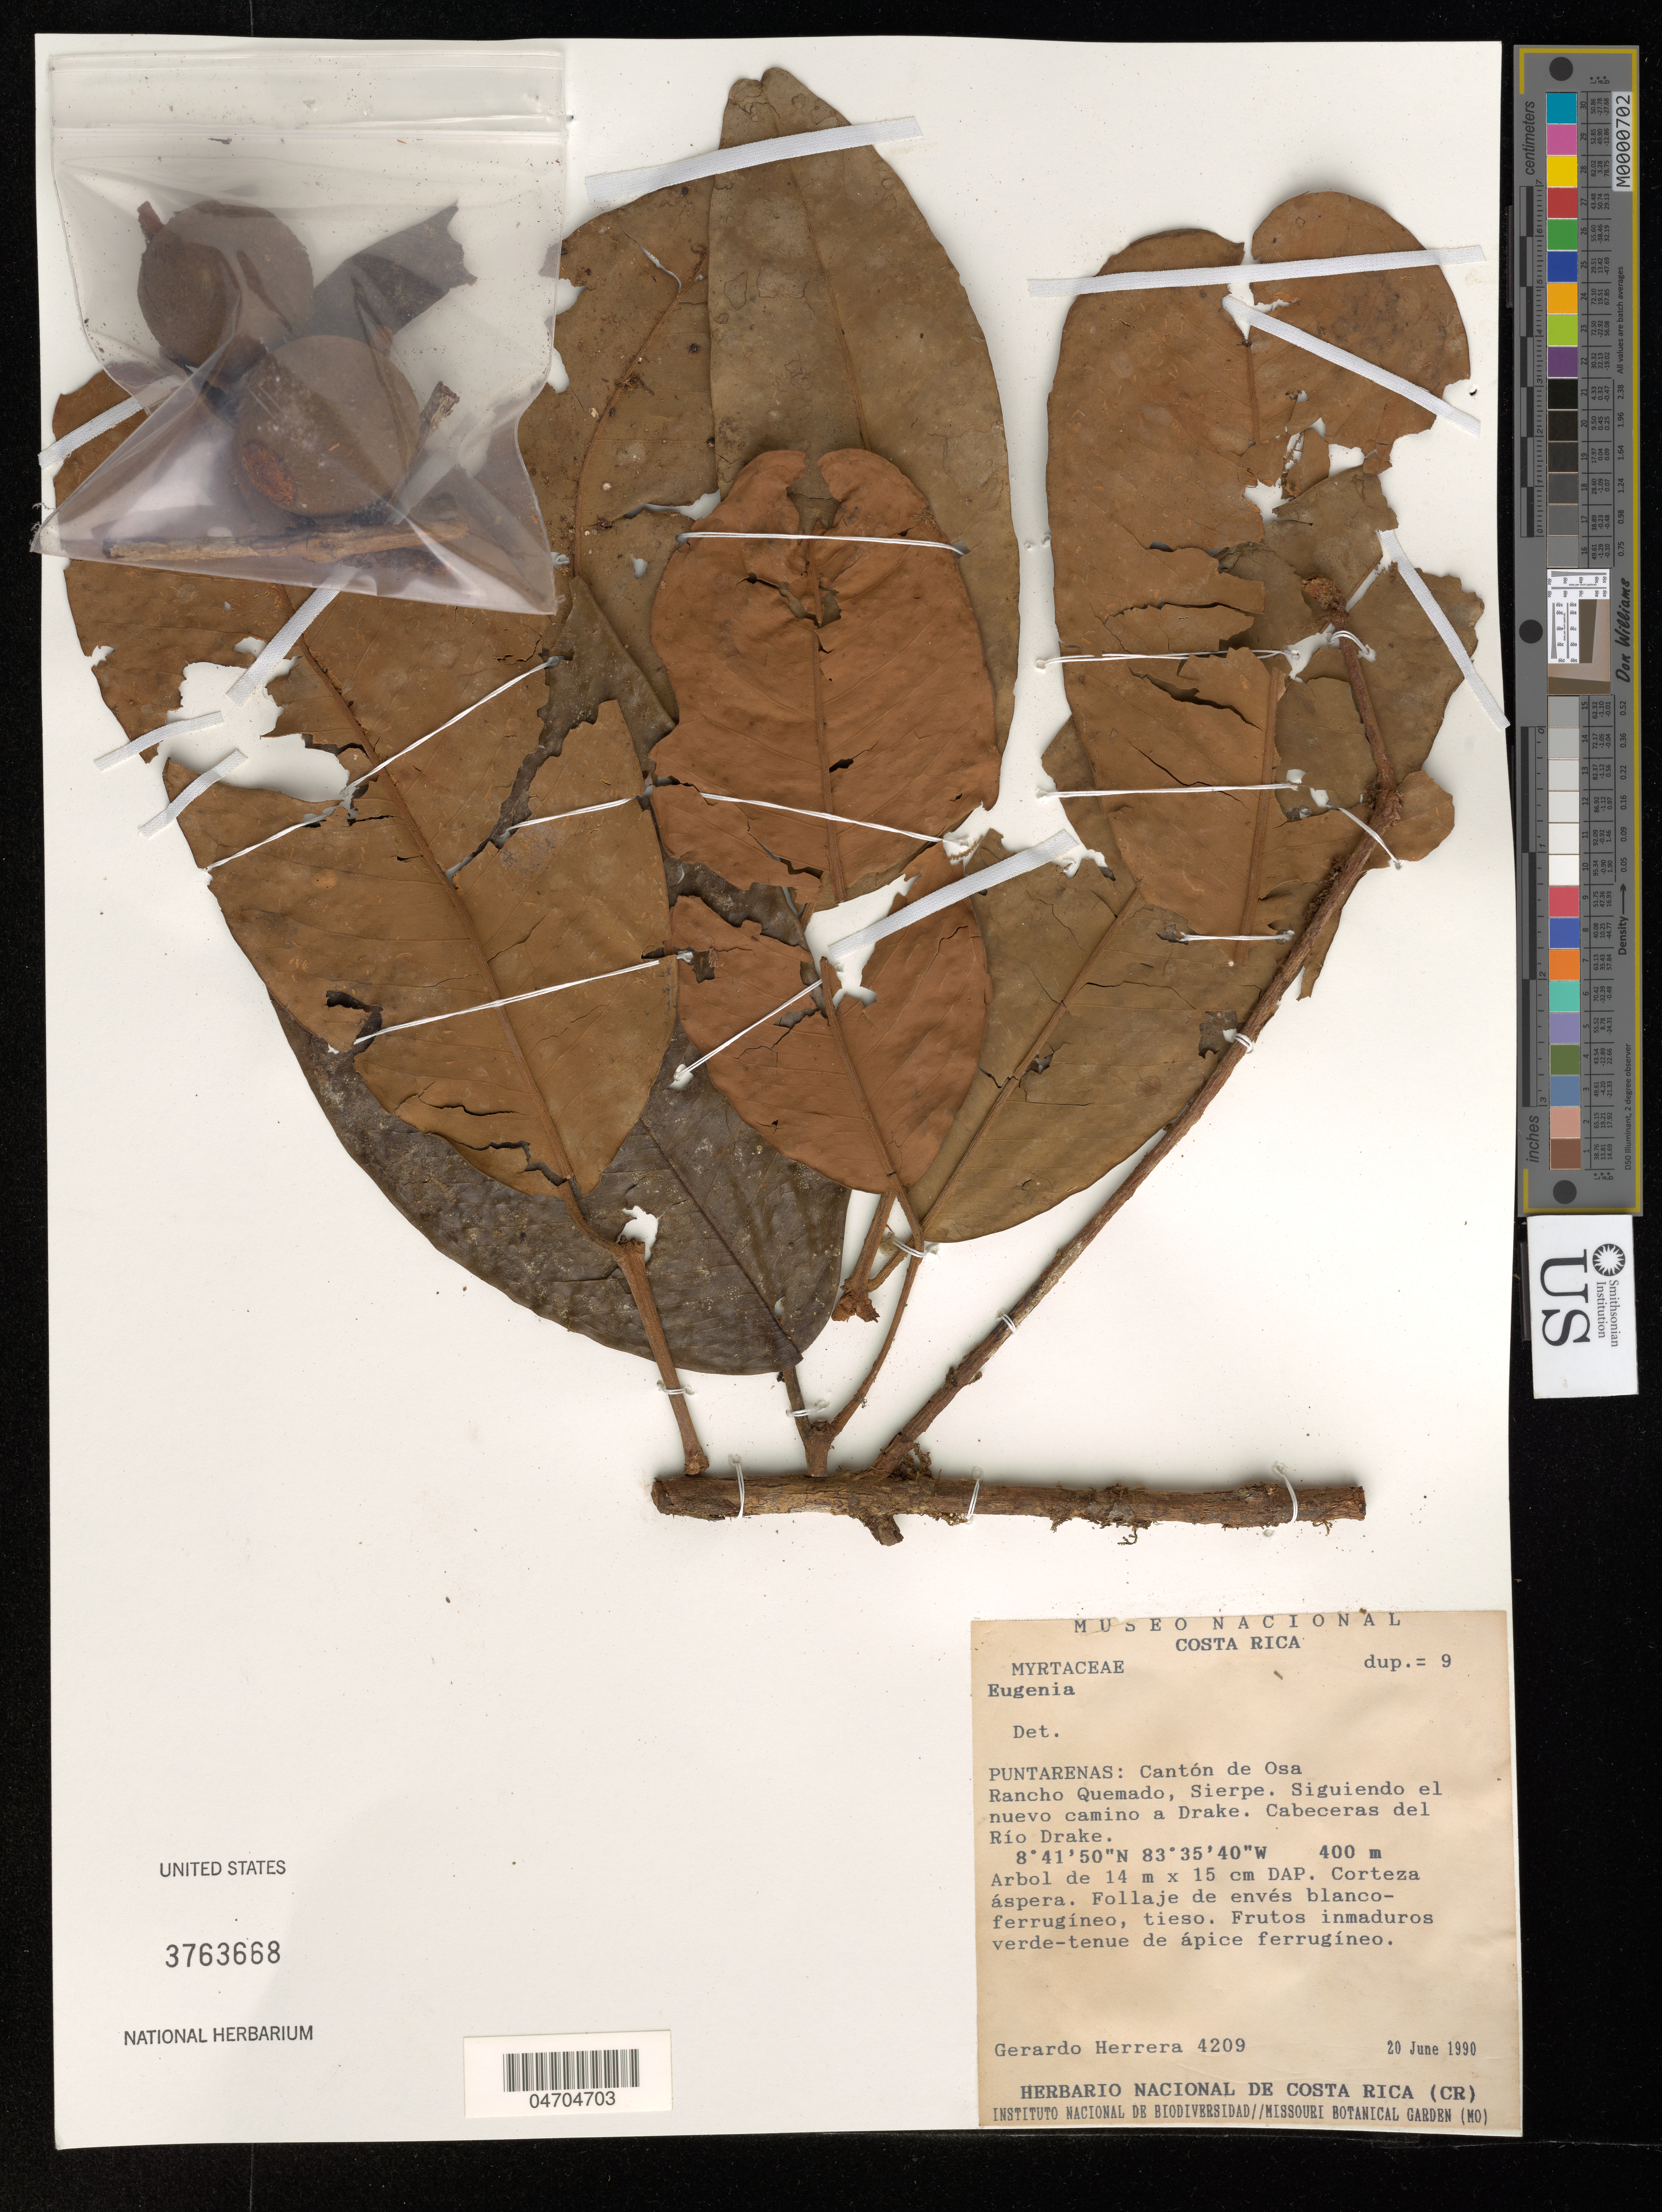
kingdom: Plantae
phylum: Tracheophyta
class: Magnoliopsida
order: Myrtales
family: Myrtaceae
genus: Eugenia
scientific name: Eugenia sp.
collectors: G. Herrera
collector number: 4209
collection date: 1990-06-20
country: Costa Rica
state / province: Puntarenas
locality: Cantón de Osa. Rancho Quemado, Sierpe. Siguiendo el nuevo camino a Drake. Cabeceras del Río Drake.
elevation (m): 400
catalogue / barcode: US 3763668